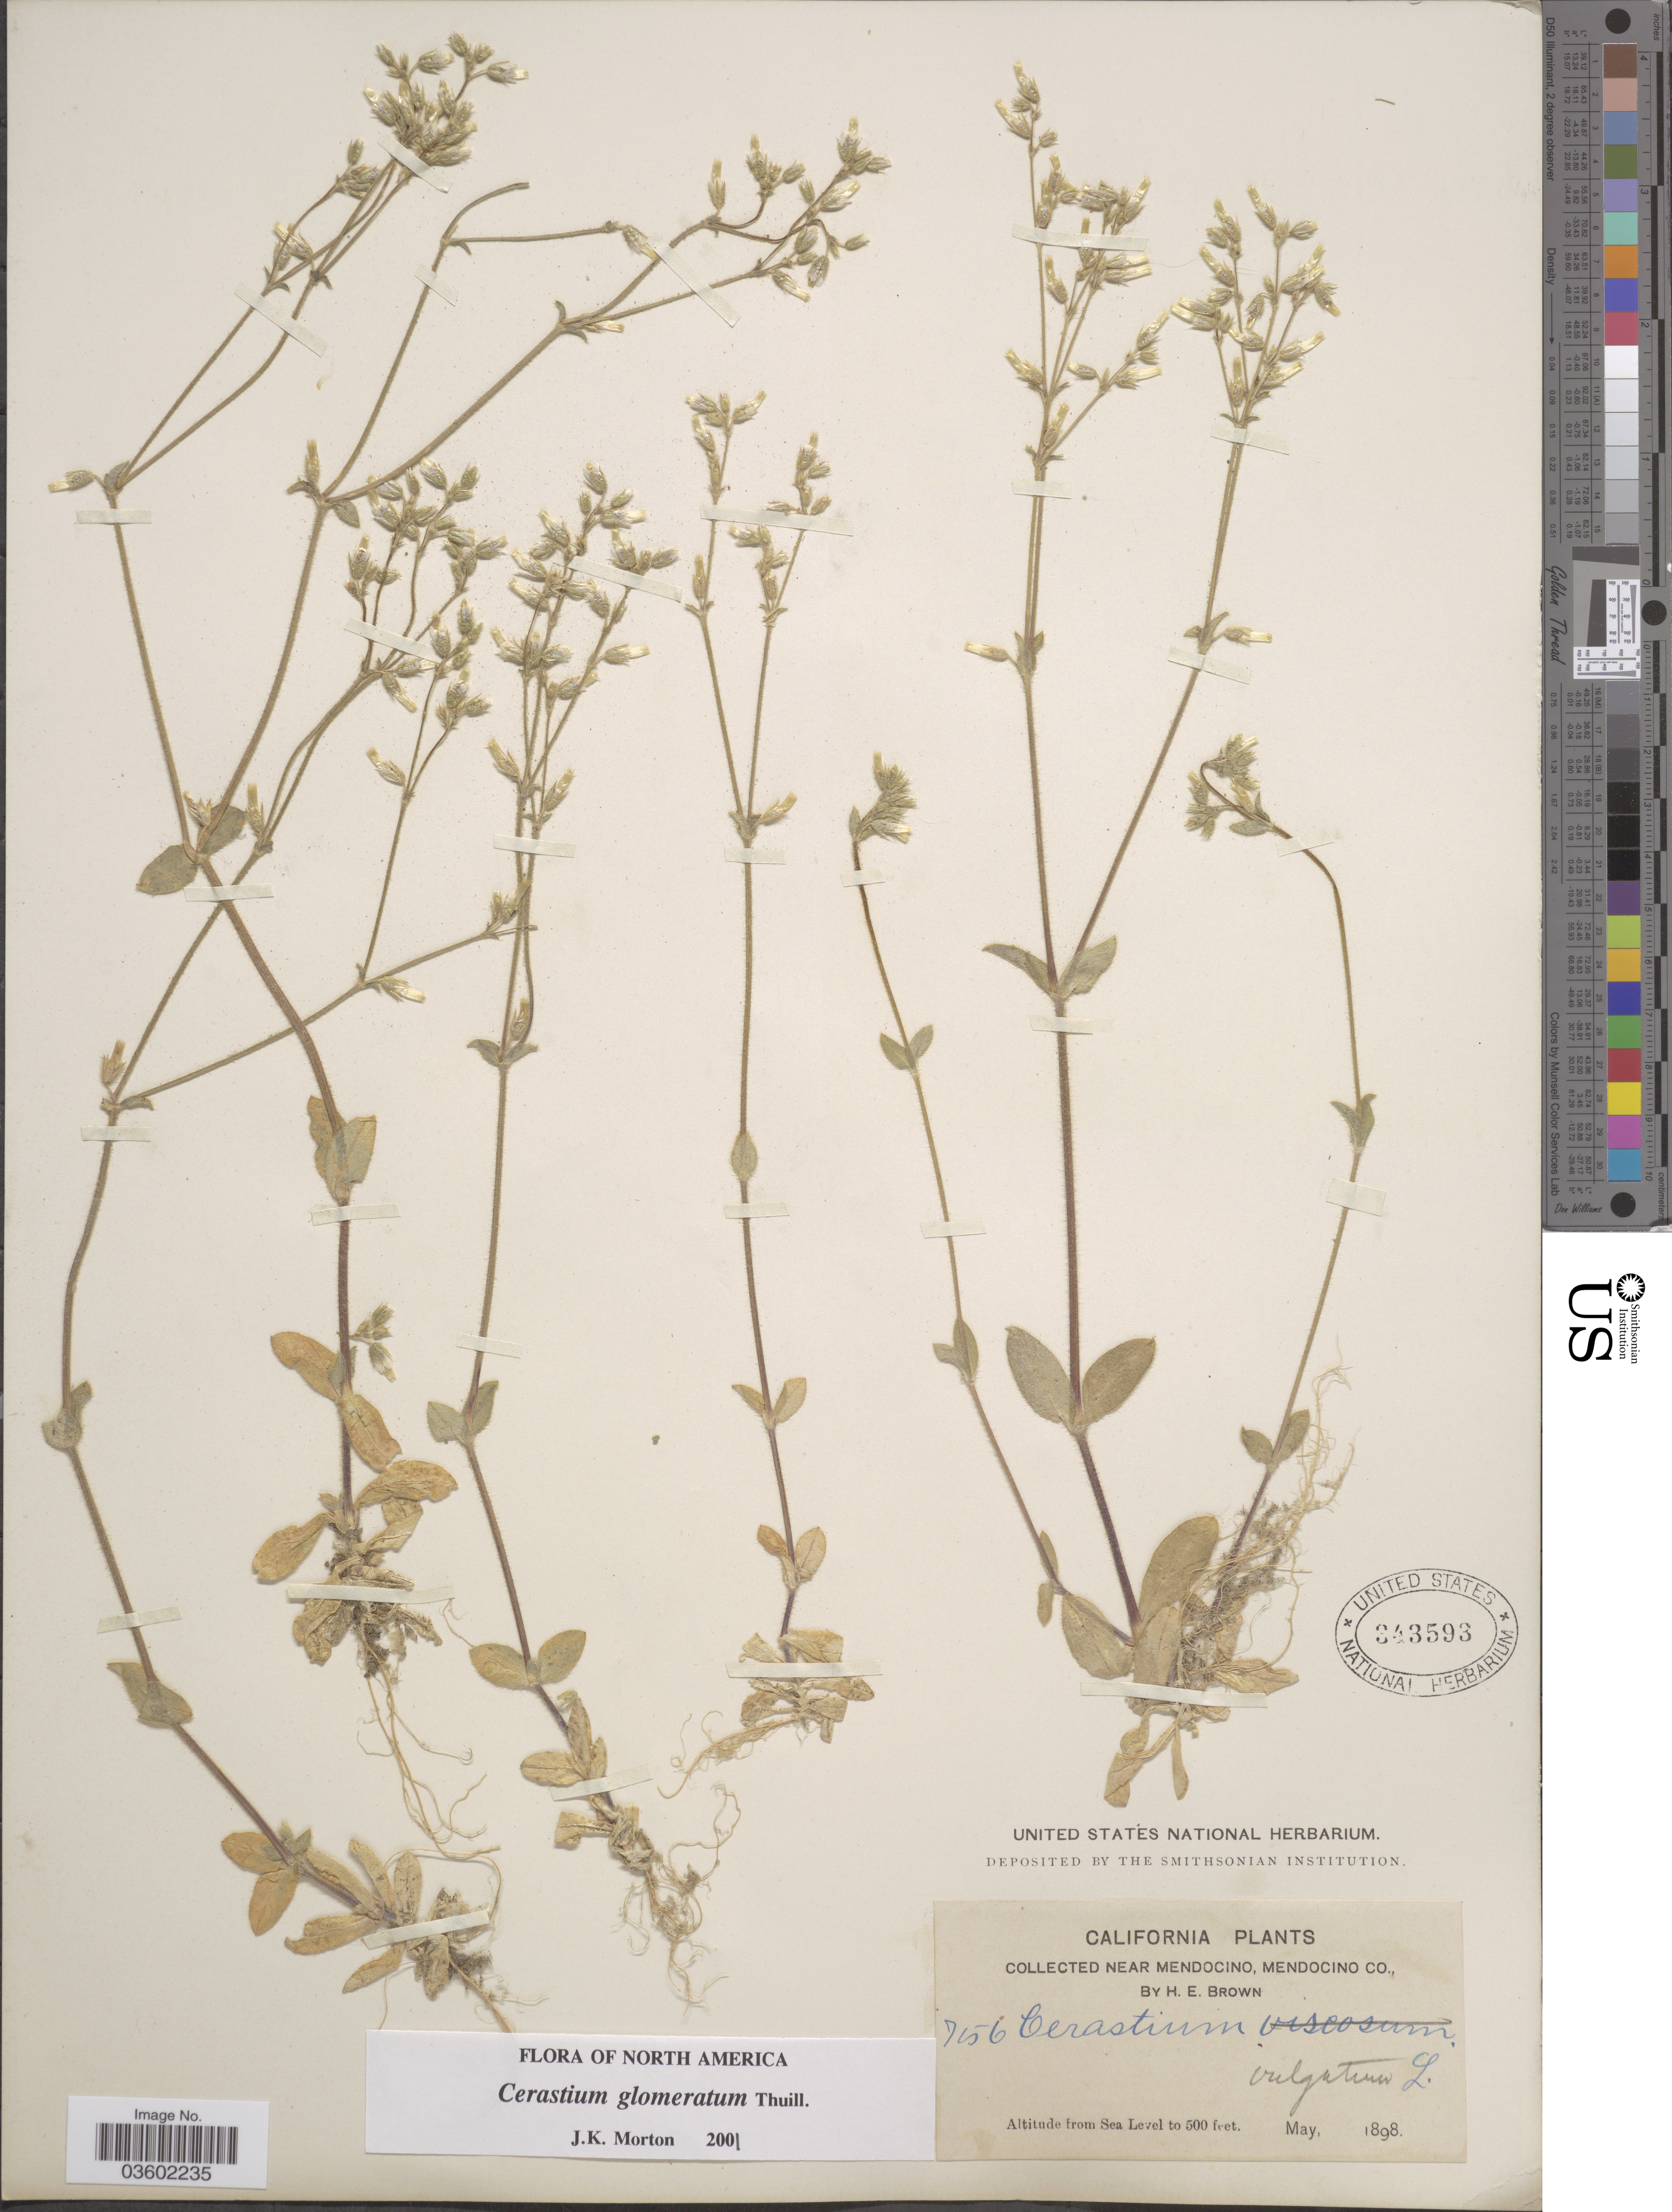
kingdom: Plantae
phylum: Tracheophyta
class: Magnoliopsida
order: Caryophyllales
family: Caryophyllaceae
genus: Cerastium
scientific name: Cerastium viscosum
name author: L.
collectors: H. E. Brown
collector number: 756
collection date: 1898-05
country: United States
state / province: California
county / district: Mendocino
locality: Near Mendocino, Mendocino Co.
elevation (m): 0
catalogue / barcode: US 343593